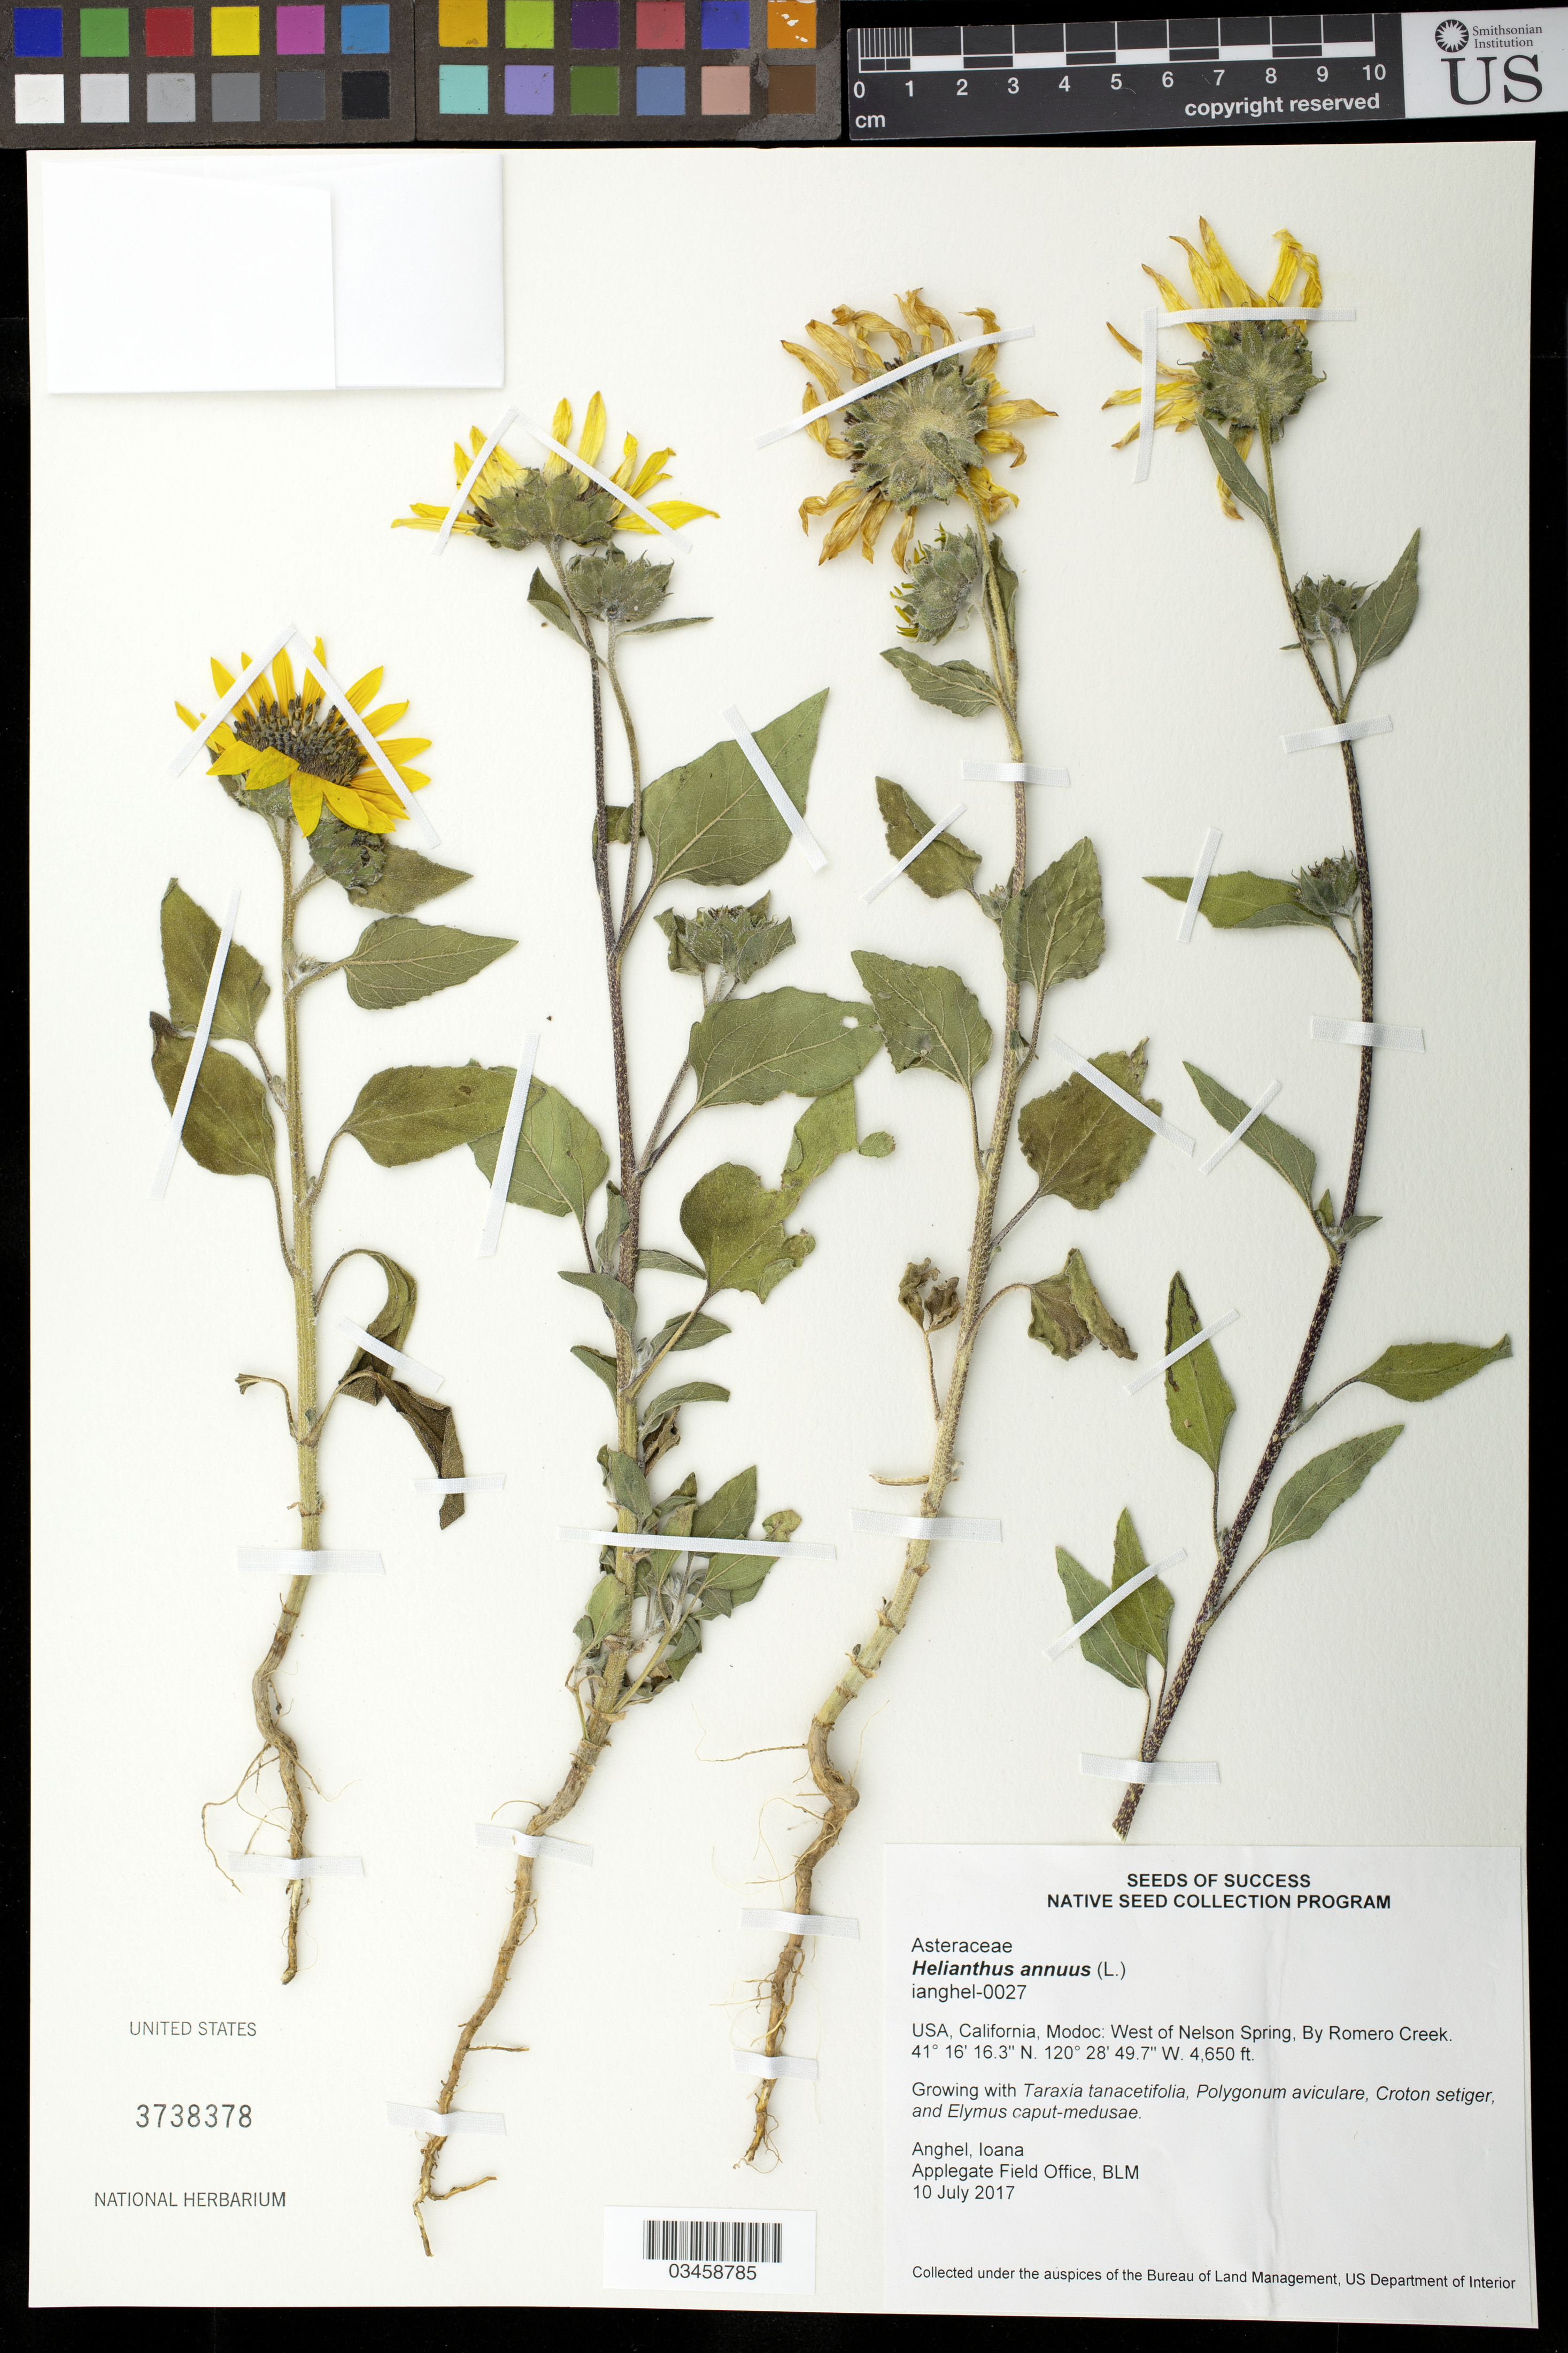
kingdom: Plantae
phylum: Tracheophyta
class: Magnoliopsida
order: Asterales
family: Asteraceae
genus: Helianthus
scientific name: Helianthus annuus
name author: L.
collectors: I. Anghel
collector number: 0027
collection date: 2017-07-10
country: United States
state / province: California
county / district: Modoc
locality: W of Nelson Spring, by Romero Creek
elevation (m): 1417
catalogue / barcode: US 3738378